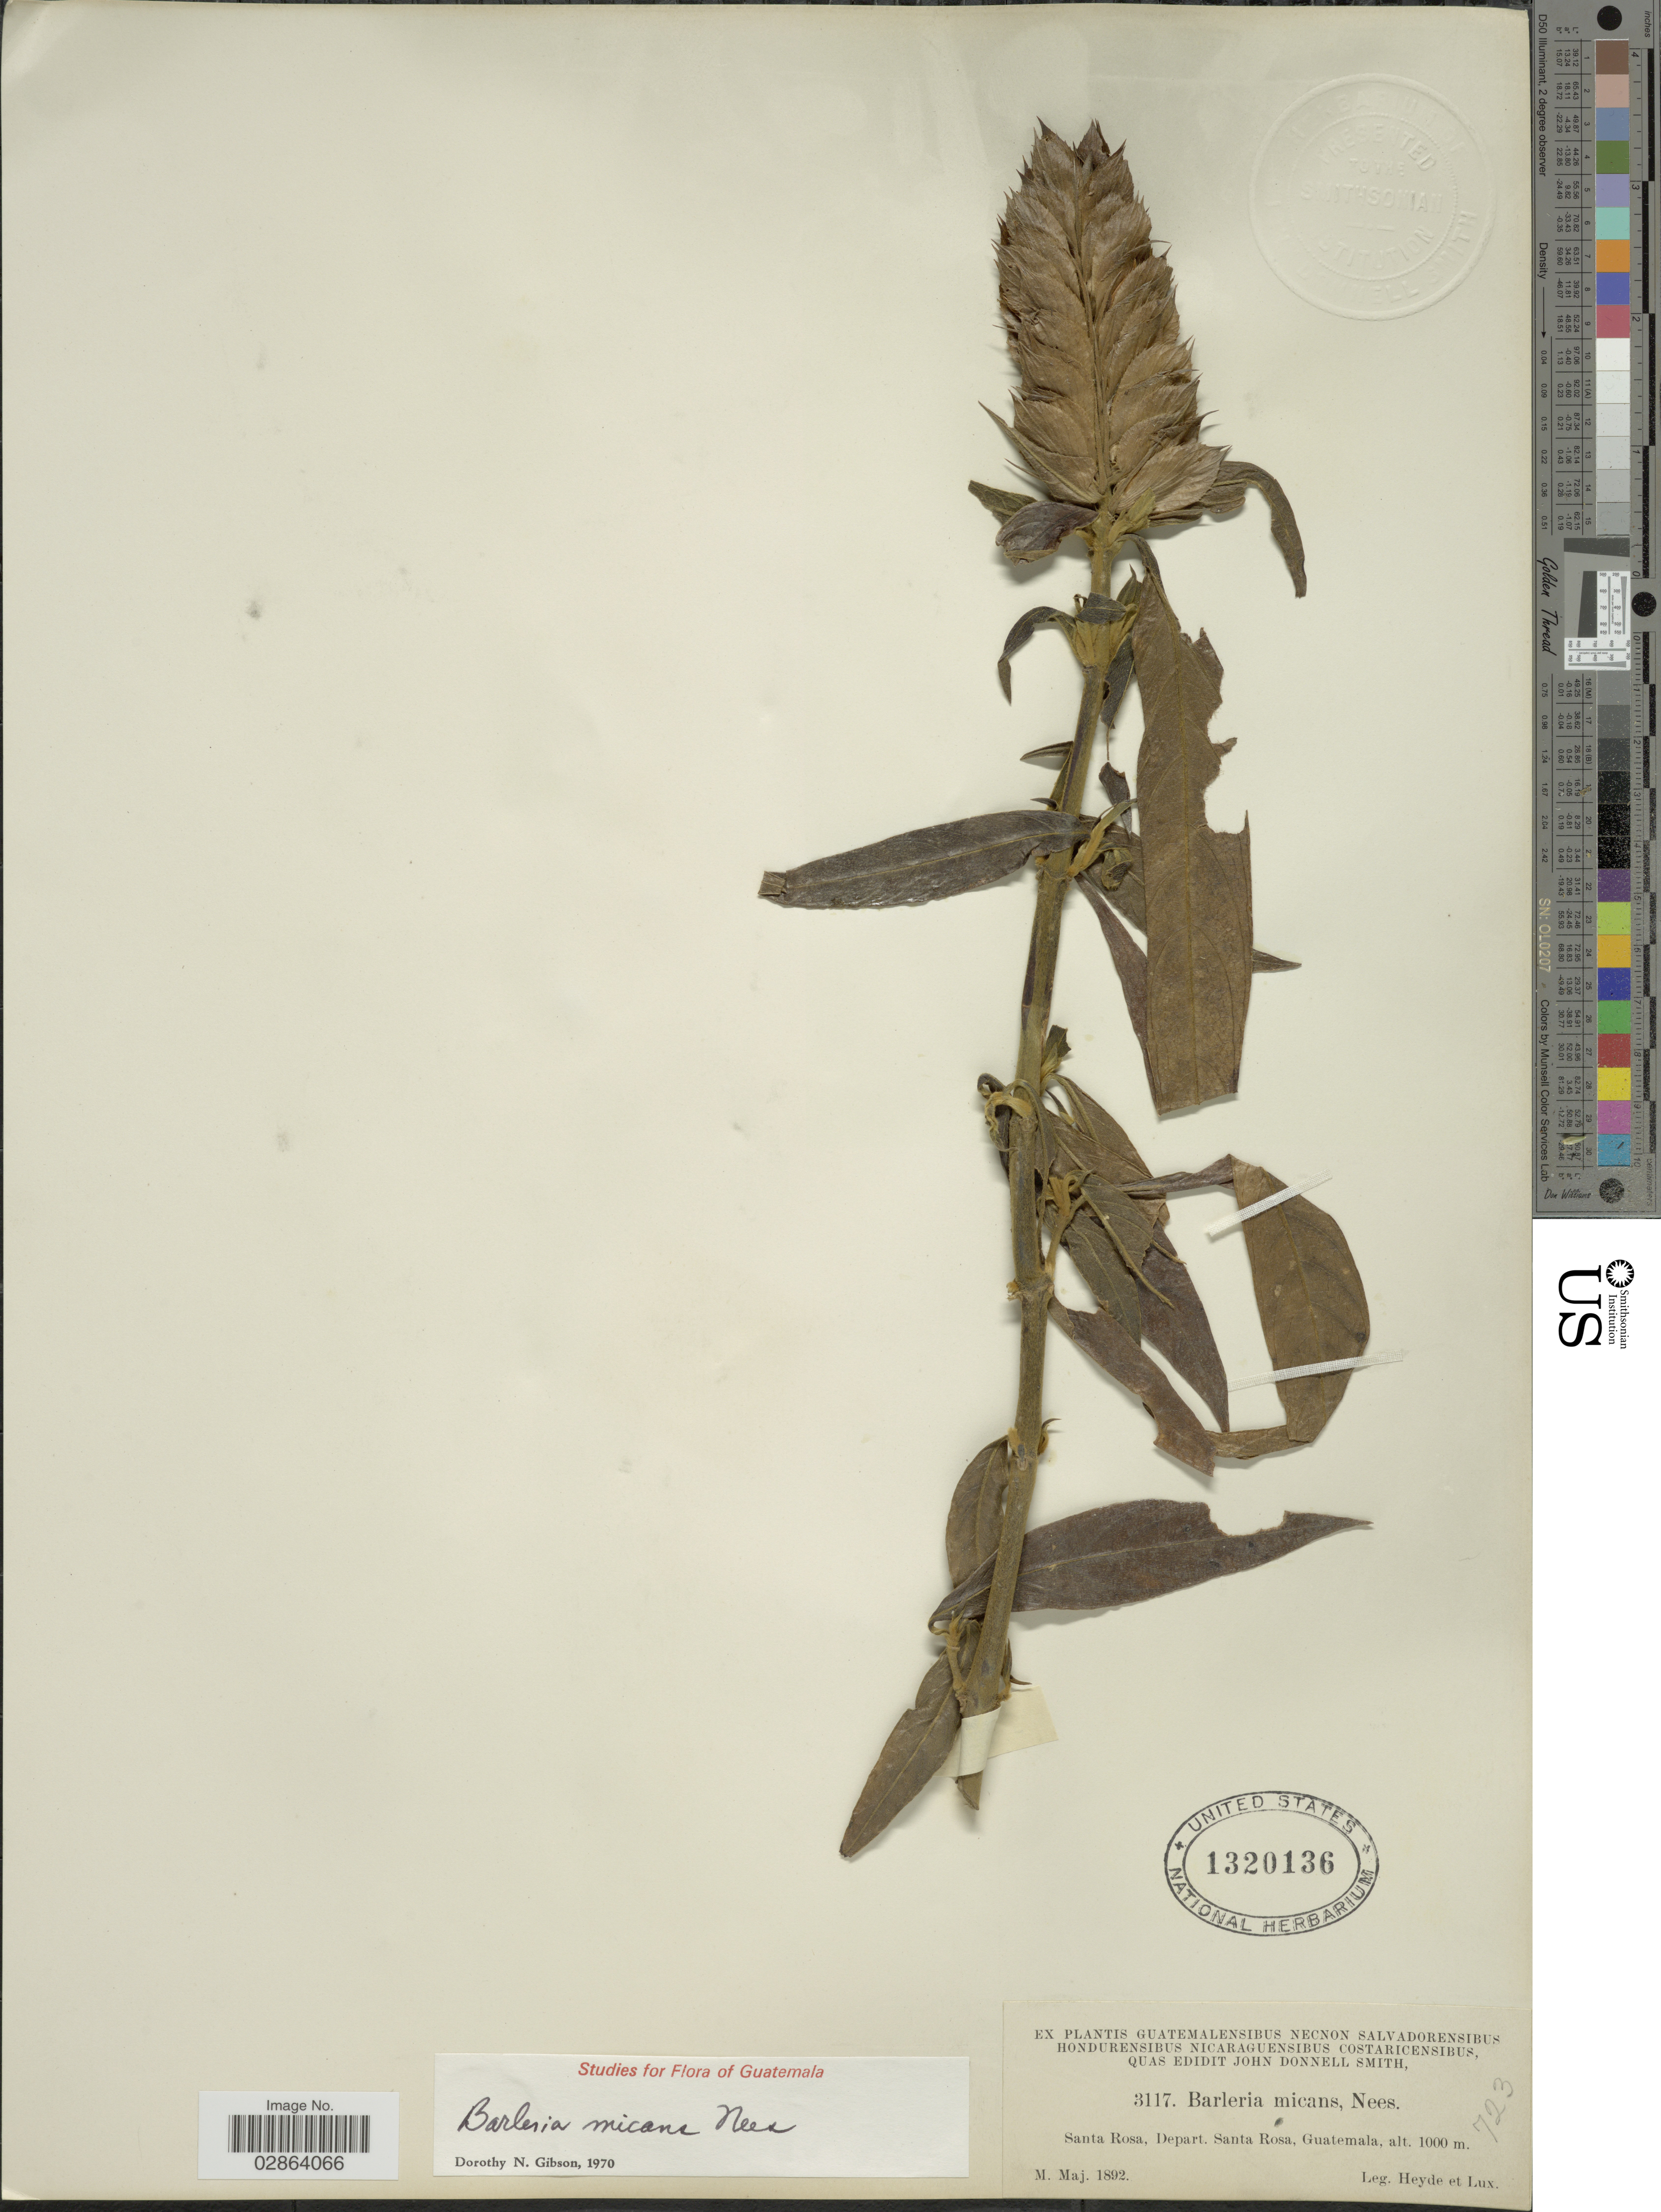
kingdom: Plantae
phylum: Tracheophyta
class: Magnoliopsida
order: Lamiales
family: Acanthaceae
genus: Barleria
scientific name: Barleria oenotheroides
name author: Dum. Cours.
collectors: Heyde & Lux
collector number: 3117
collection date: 1892-05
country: Guatemala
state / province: Santa Rosa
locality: Santa Rosa, Depart. Santa Rosa, Guatemala.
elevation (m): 1000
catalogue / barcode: US 1320136